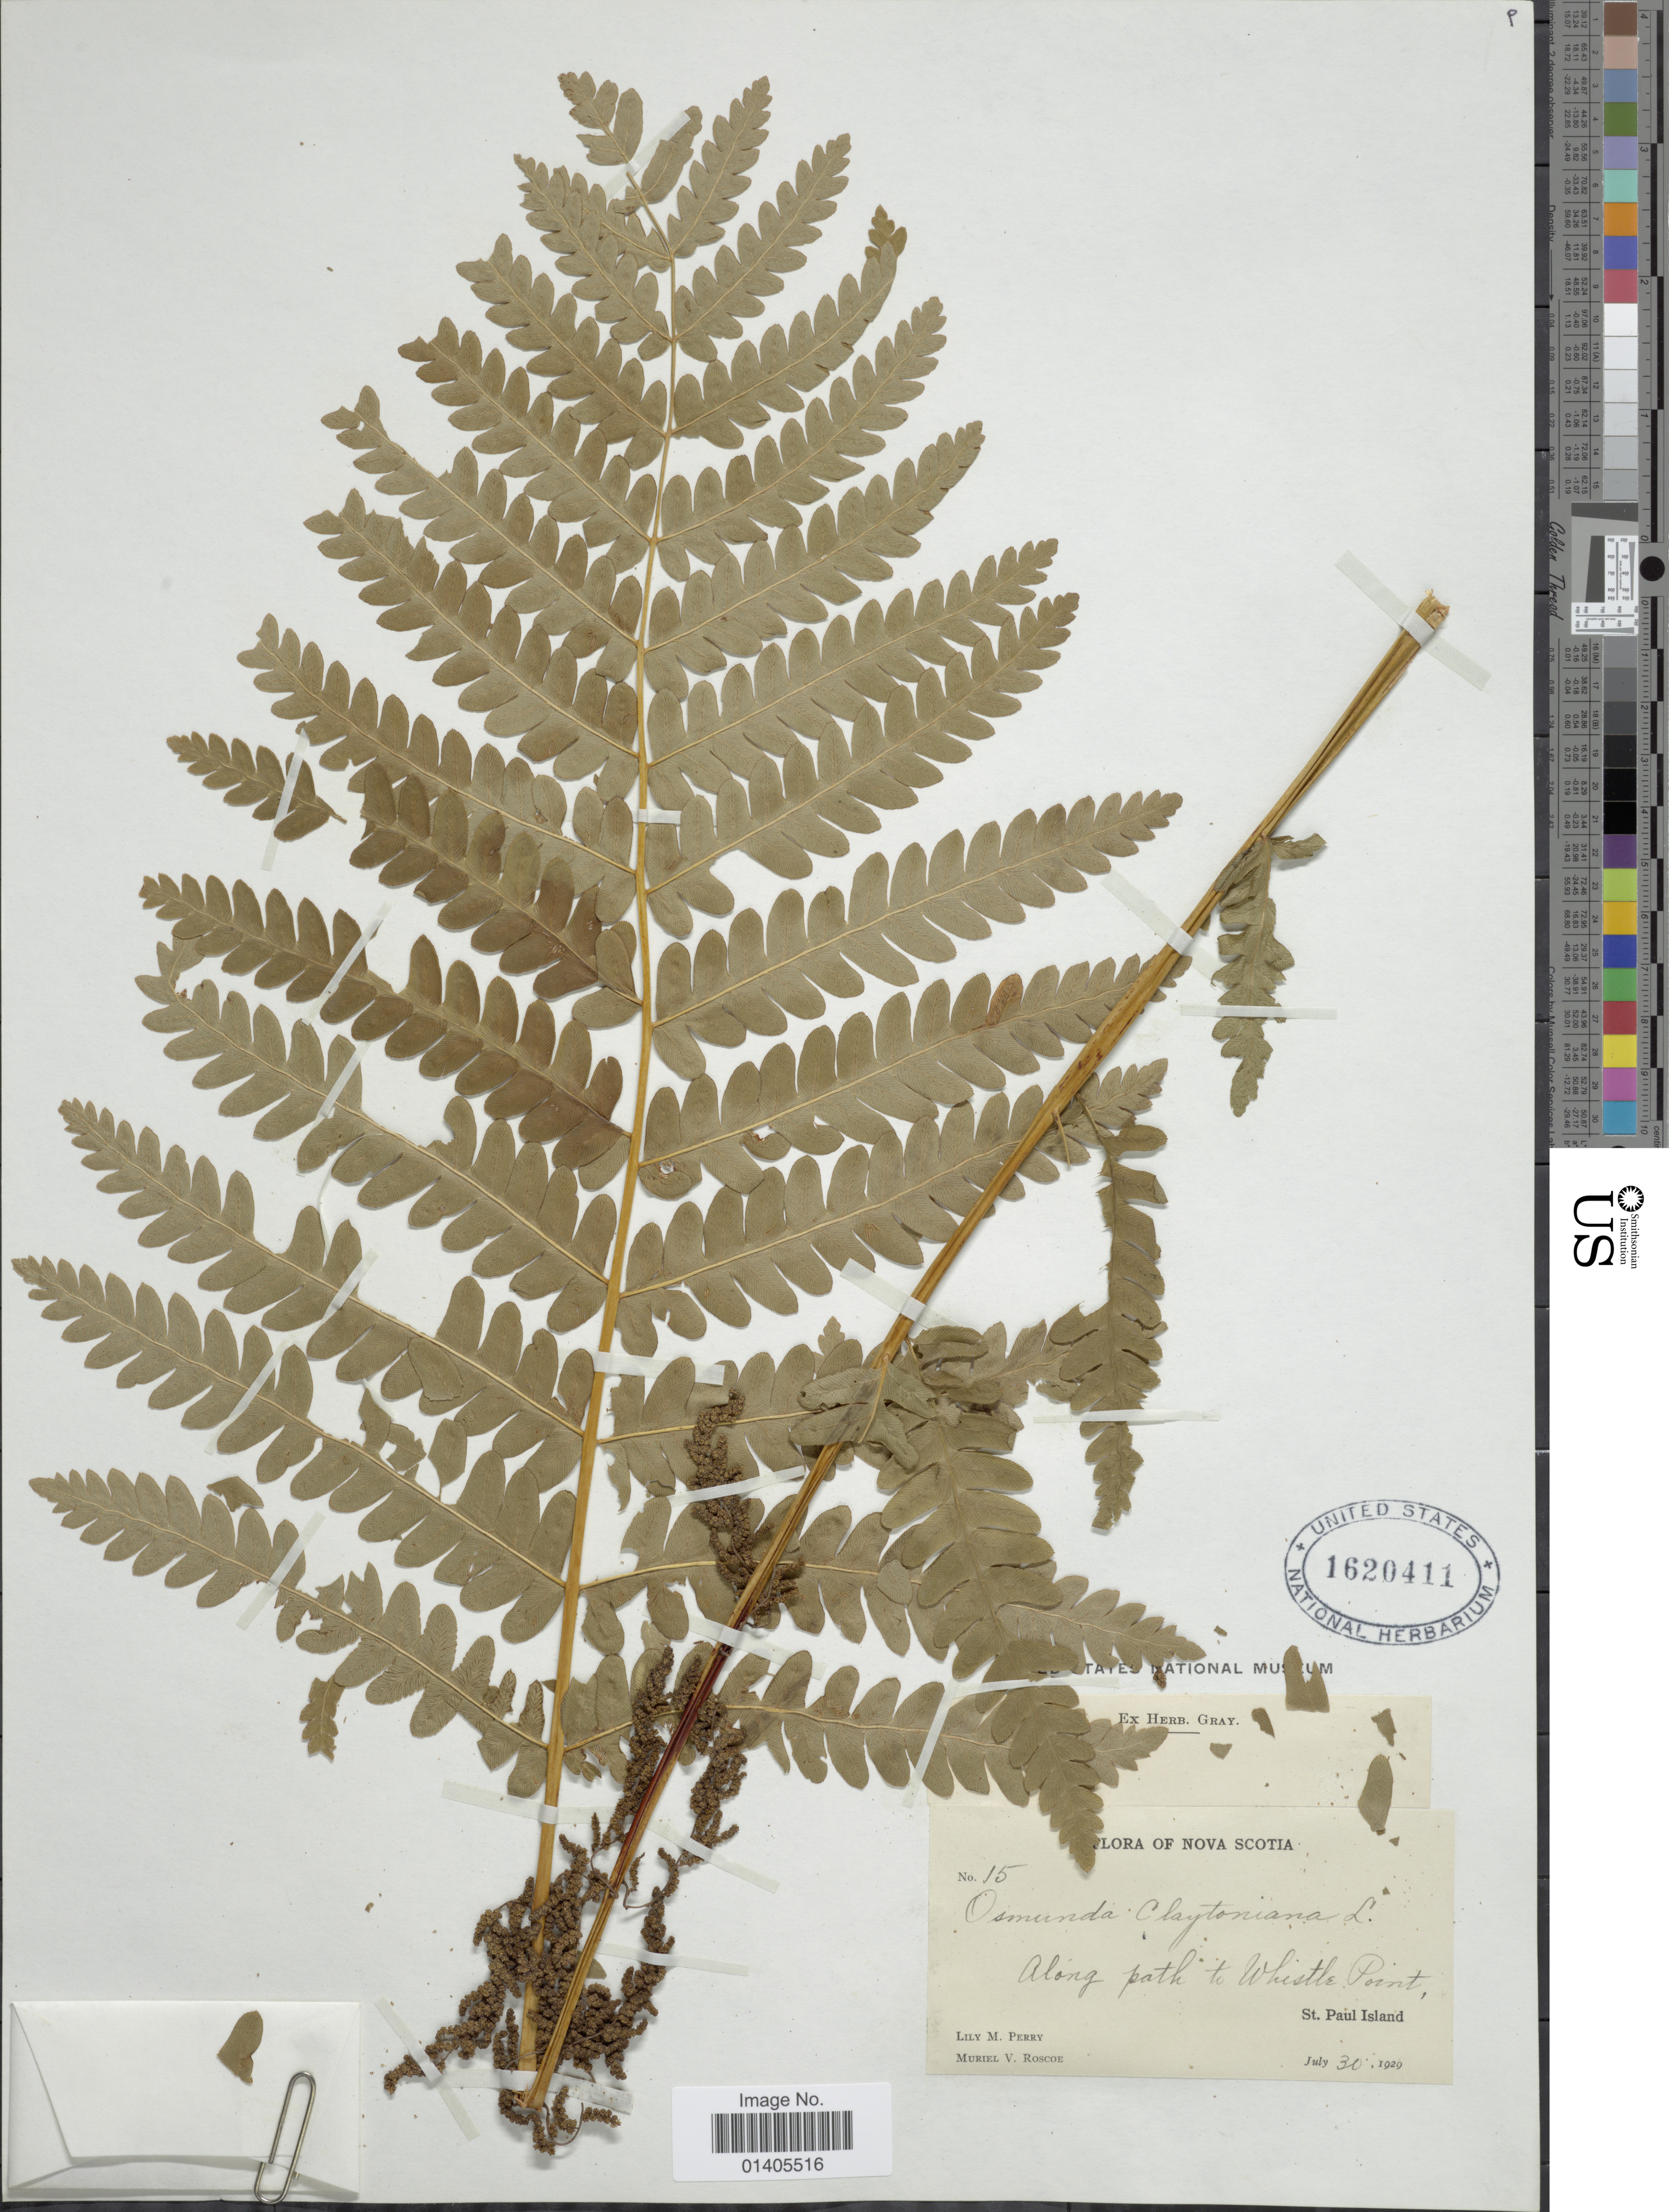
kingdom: Plantae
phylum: Tracheophyta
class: Polypodiopsida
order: Osmundales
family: Osmundaceae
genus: Osmunda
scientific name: Osmunda claytoniana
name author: (L.) Tagawa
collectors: L. M. Perry & M. Roscoe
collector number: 15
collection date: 1929-07-30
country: Canada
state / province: Nova Scotia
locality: Along path to Whistle Point, St, Paul Island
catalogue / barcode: US 1620411